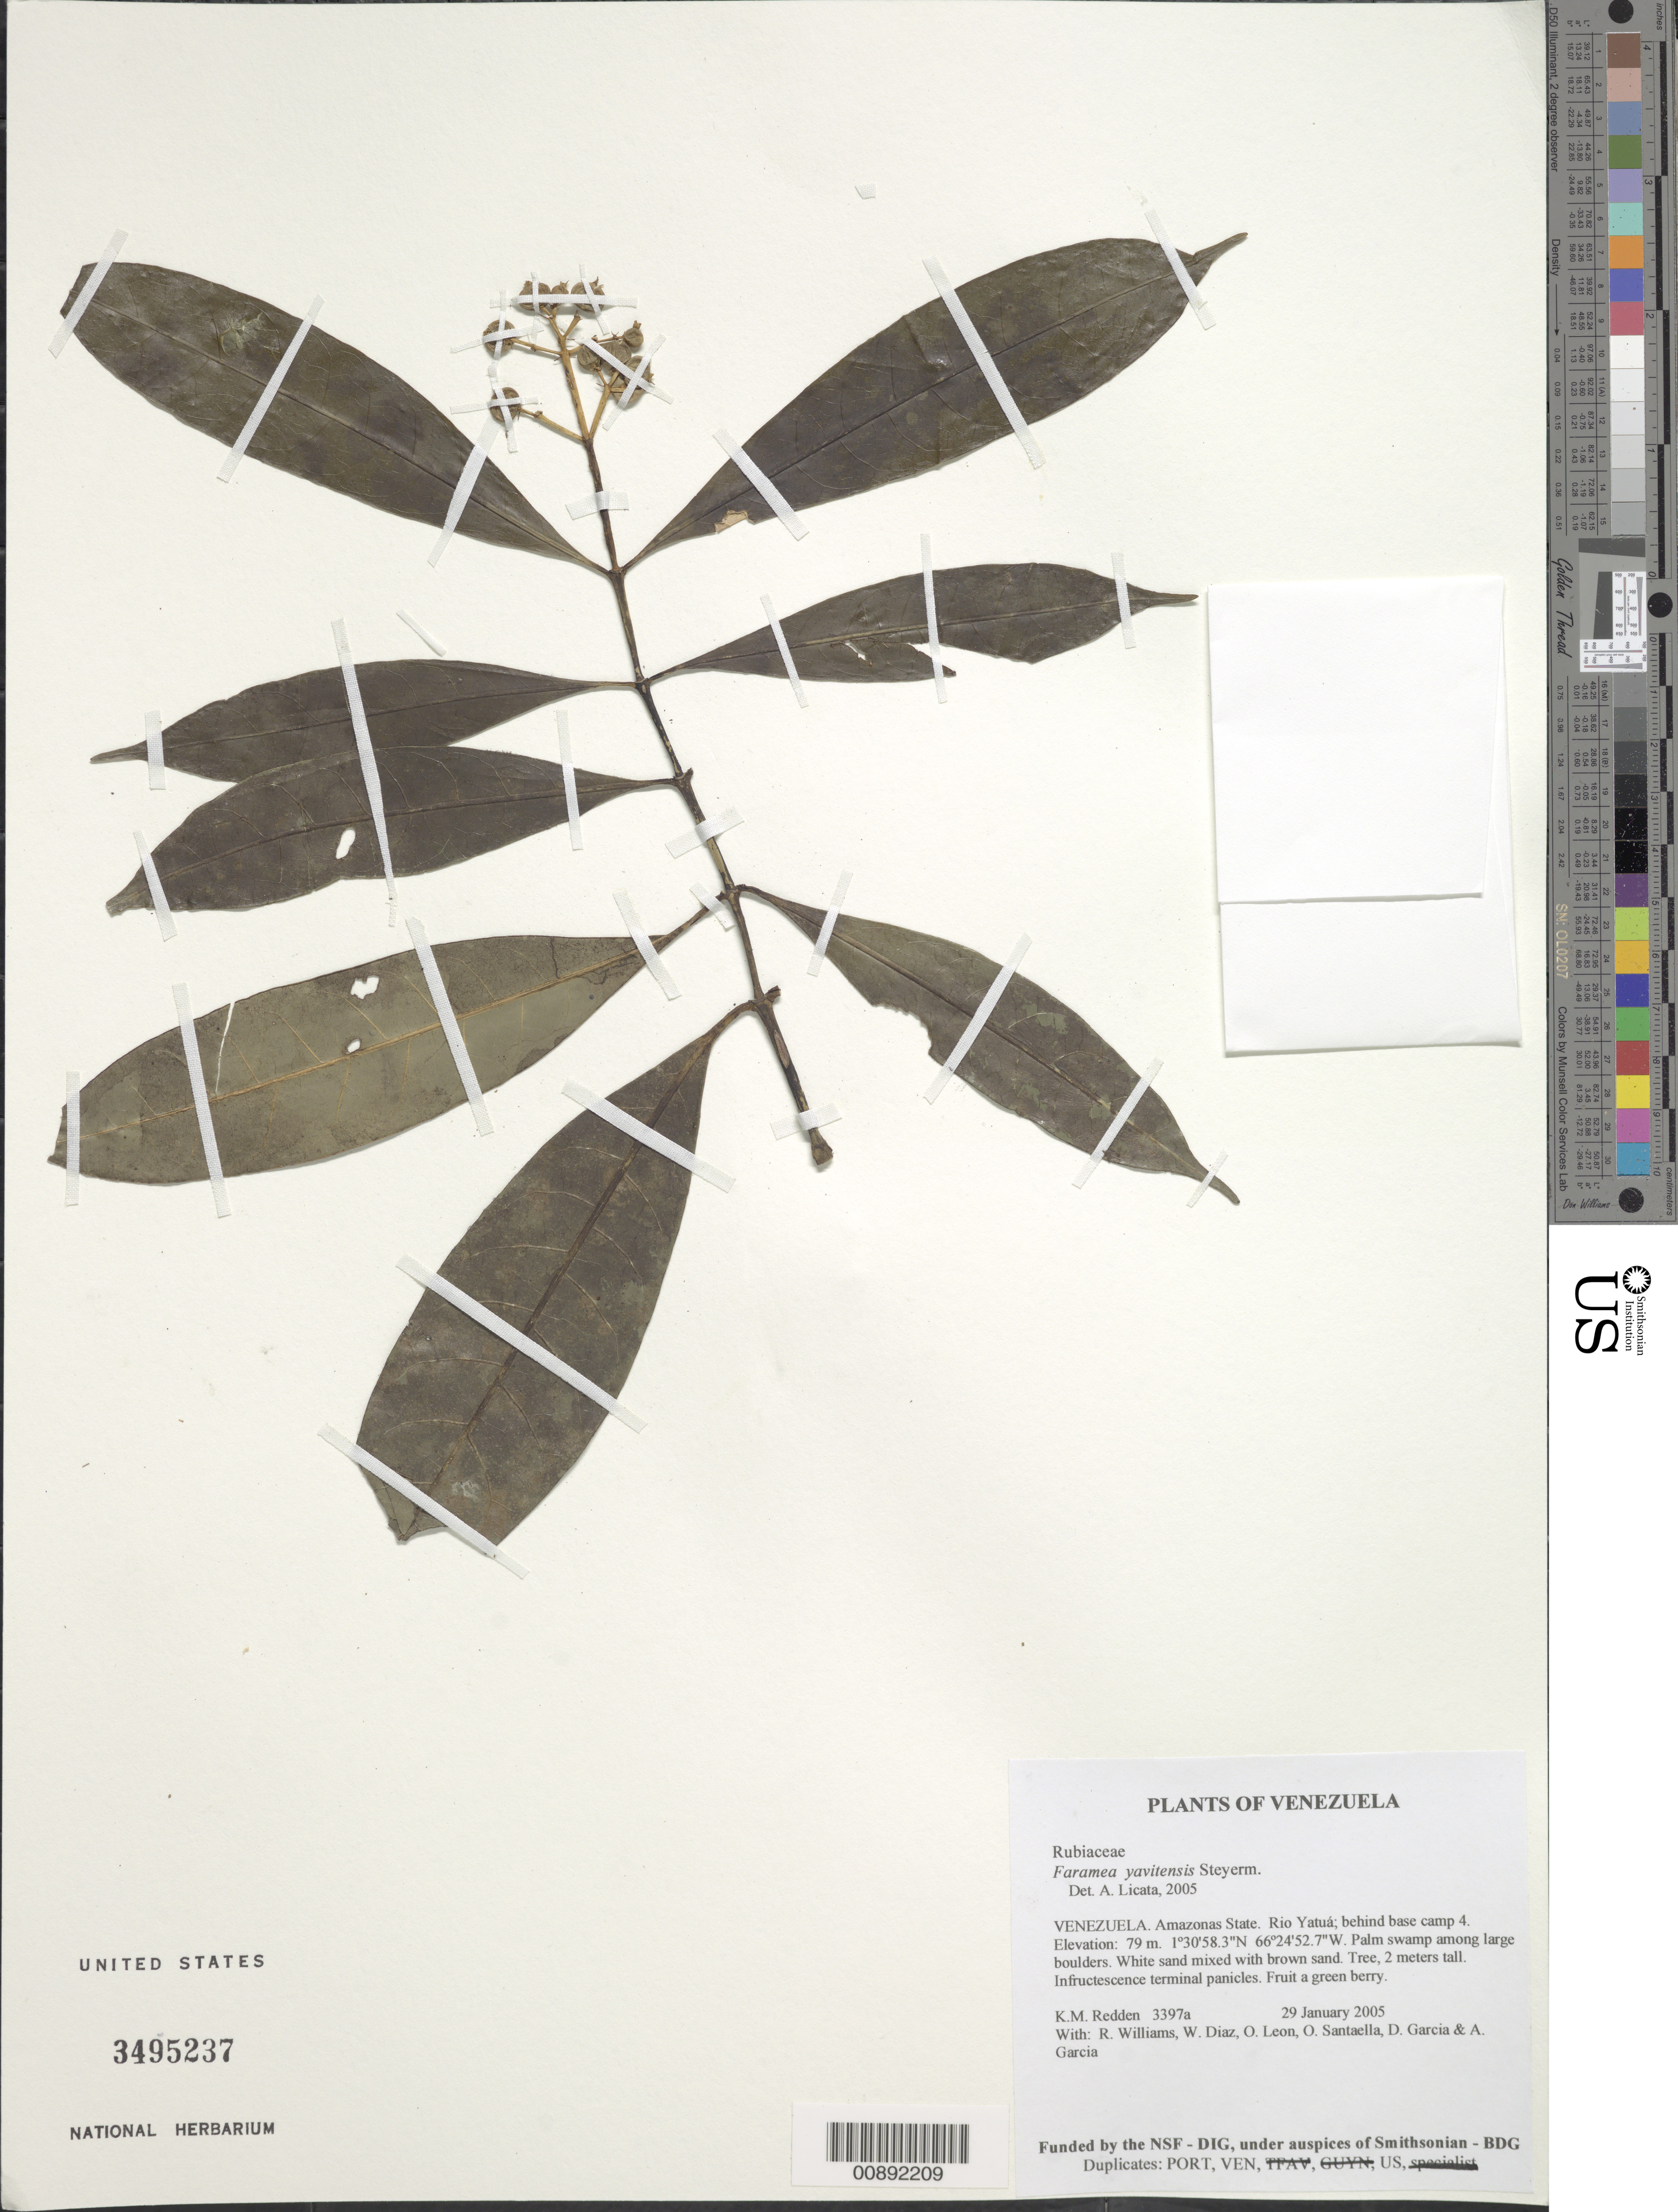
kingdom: Plantae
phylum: Tracheophyta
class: Magnoliopsida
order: Gentianales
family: Rubiaceae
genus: Faramea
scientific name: Faramea yavitensis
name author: Steyerm.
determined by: Licata, A., (PORT), Univ. Nac. Exp. de los Llanos Ezequiel Zamora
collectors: K. M. Redden, R. Williams, W. Díaz P., O. León, O. Santaella, D. Garcia & A. Garcia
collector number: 3397 a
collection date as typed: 29 January 2005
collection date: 2005-01-29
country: Venezuela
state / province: Amazonas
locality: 08 - Rio Yatuá; behind base camp 4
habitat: Palm swamp among large boulders. White sand mixed with brown sand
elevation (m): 79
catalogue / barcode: US 3495237